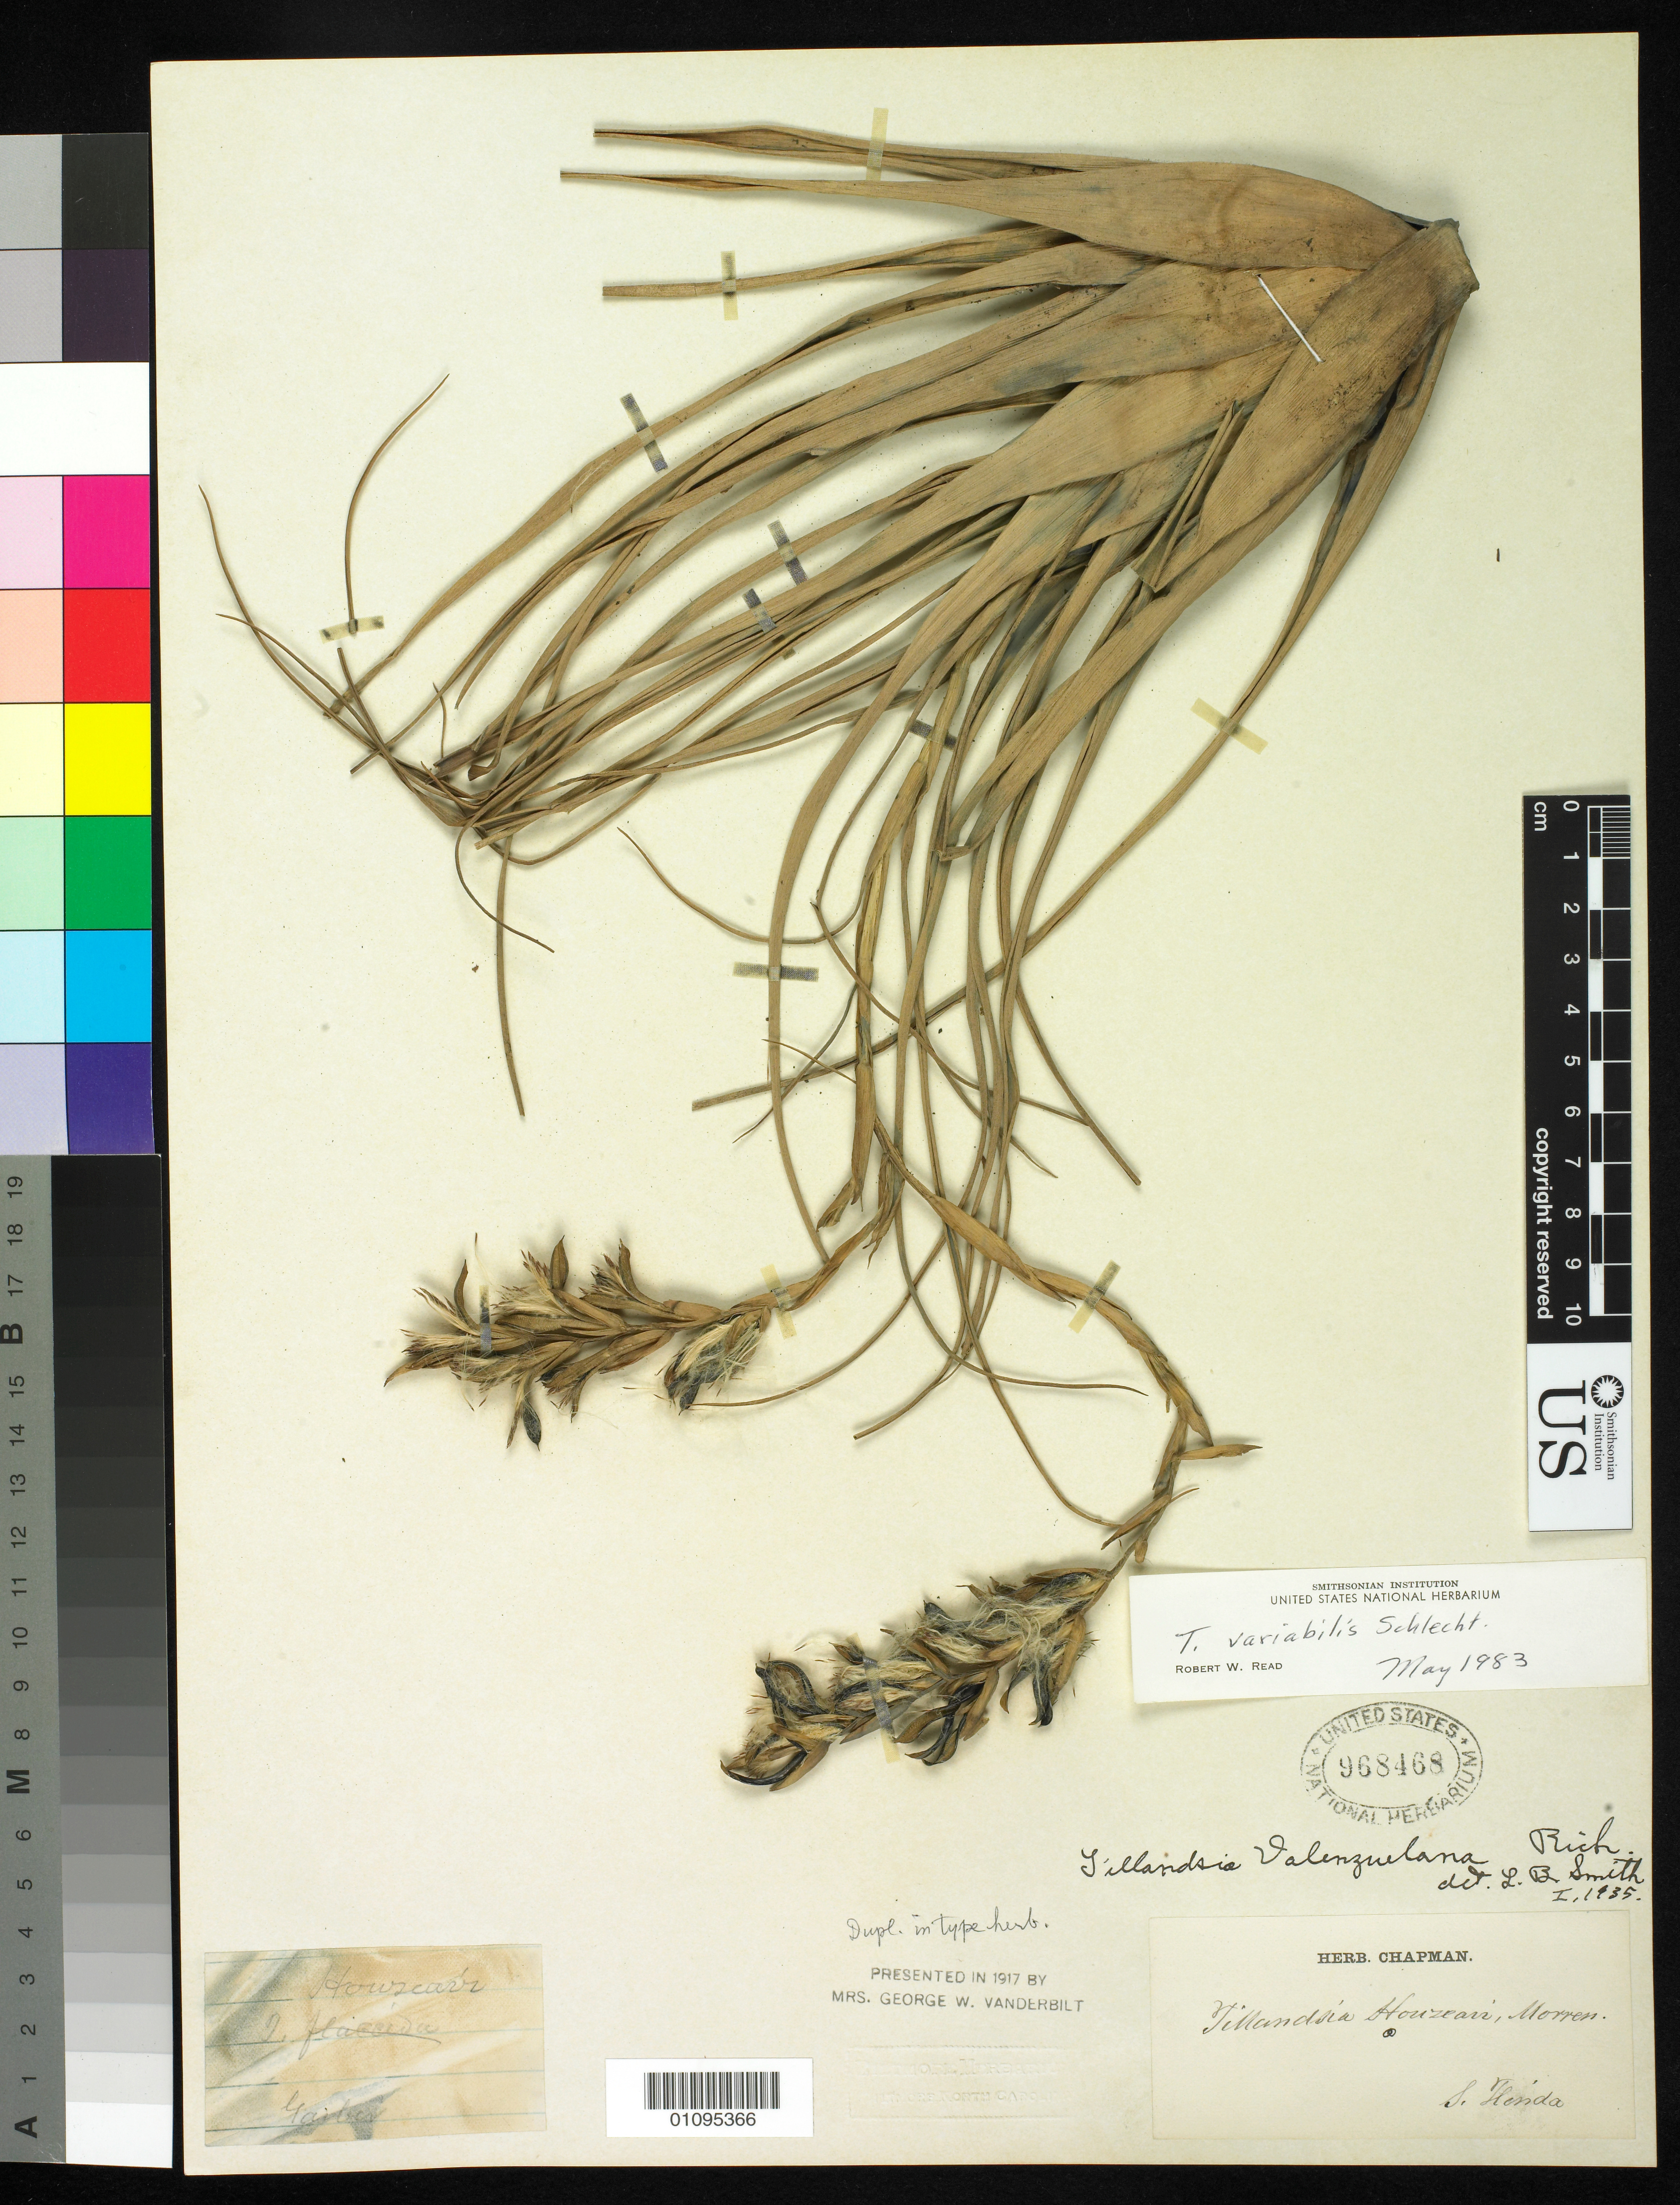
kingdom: Plantae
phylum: Tracheophyta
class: Liliopsida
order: Poales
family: Bromeliaceae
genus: Tillandsia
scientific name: Tillandsia houzeavii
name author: É. Morren ex Chapm.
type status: Isotype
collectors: ex herb. A.W. Chapman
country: United States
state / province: Florida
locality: South Florida.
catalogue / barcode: US 968468